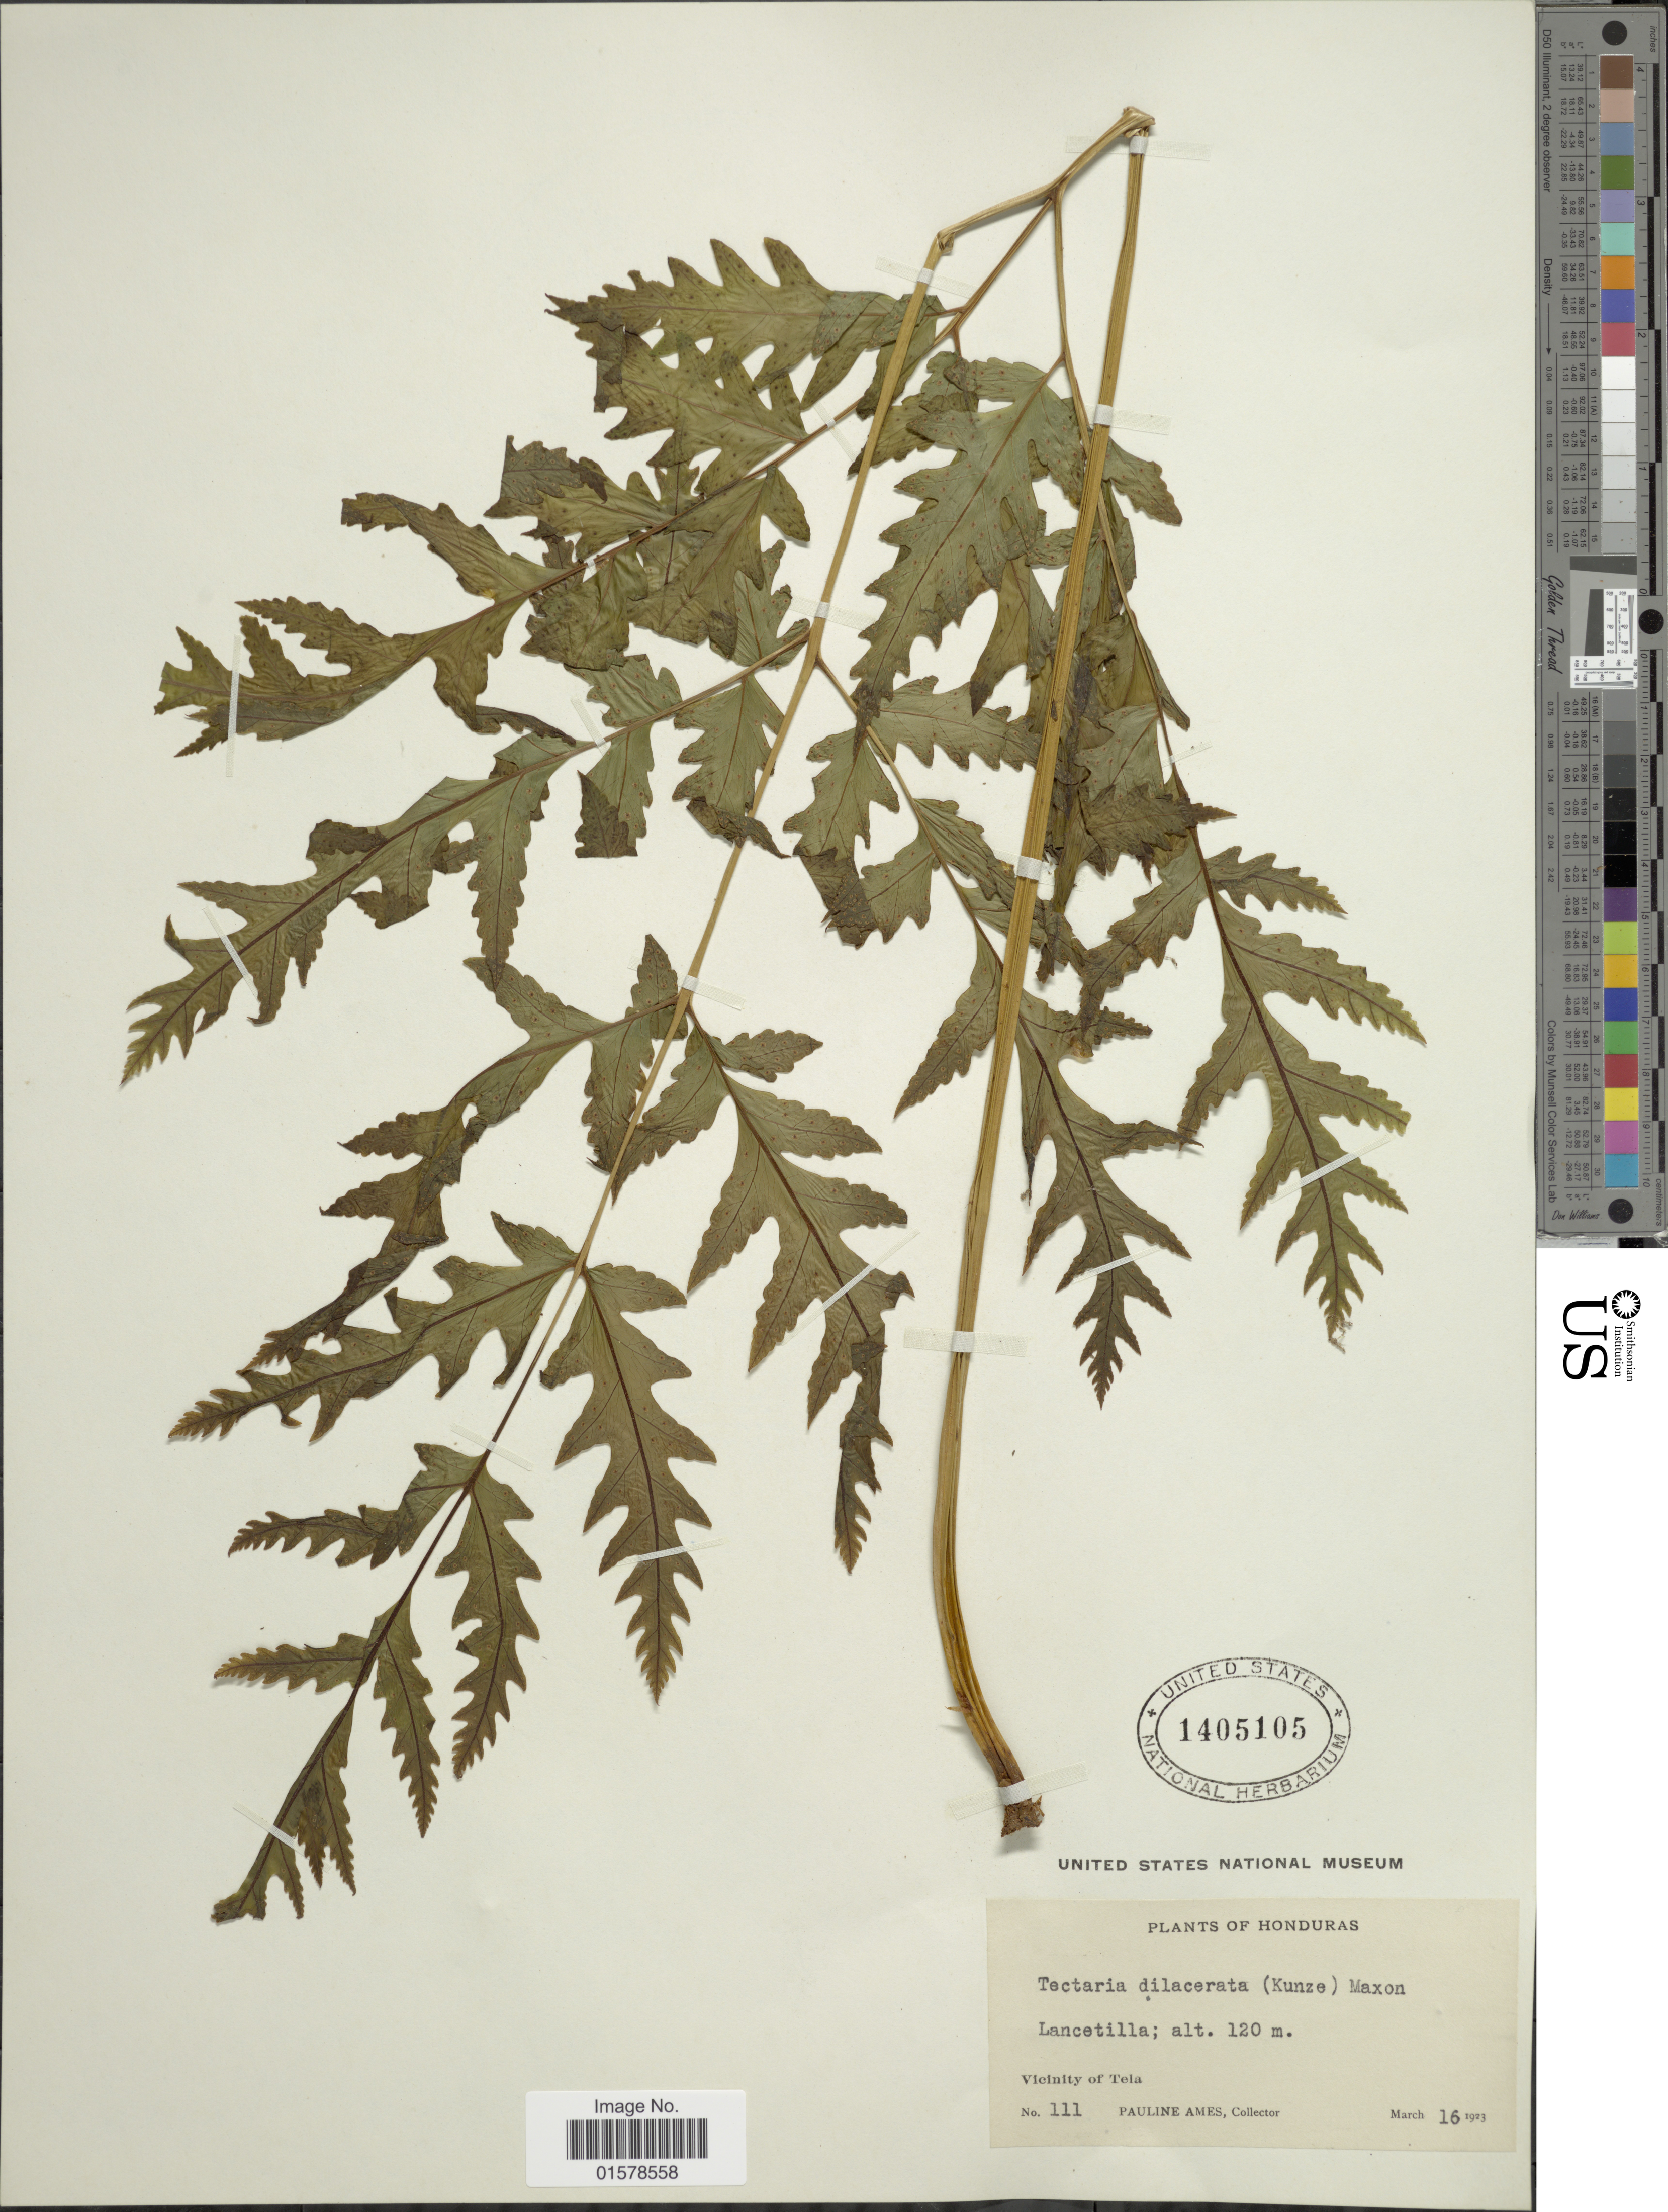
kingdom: Plantae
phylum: Tracheophyta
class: Polypodiopsida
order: Polypodiales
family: Tectariaceae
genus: Tectaria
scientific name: Tectaria mexicana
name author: (Fée) C.V. Morton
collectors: P. Ames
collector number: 111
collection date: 1923-03-16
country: Honduras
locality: Vicinity of Tela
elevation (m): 120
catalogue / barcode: US 1405105